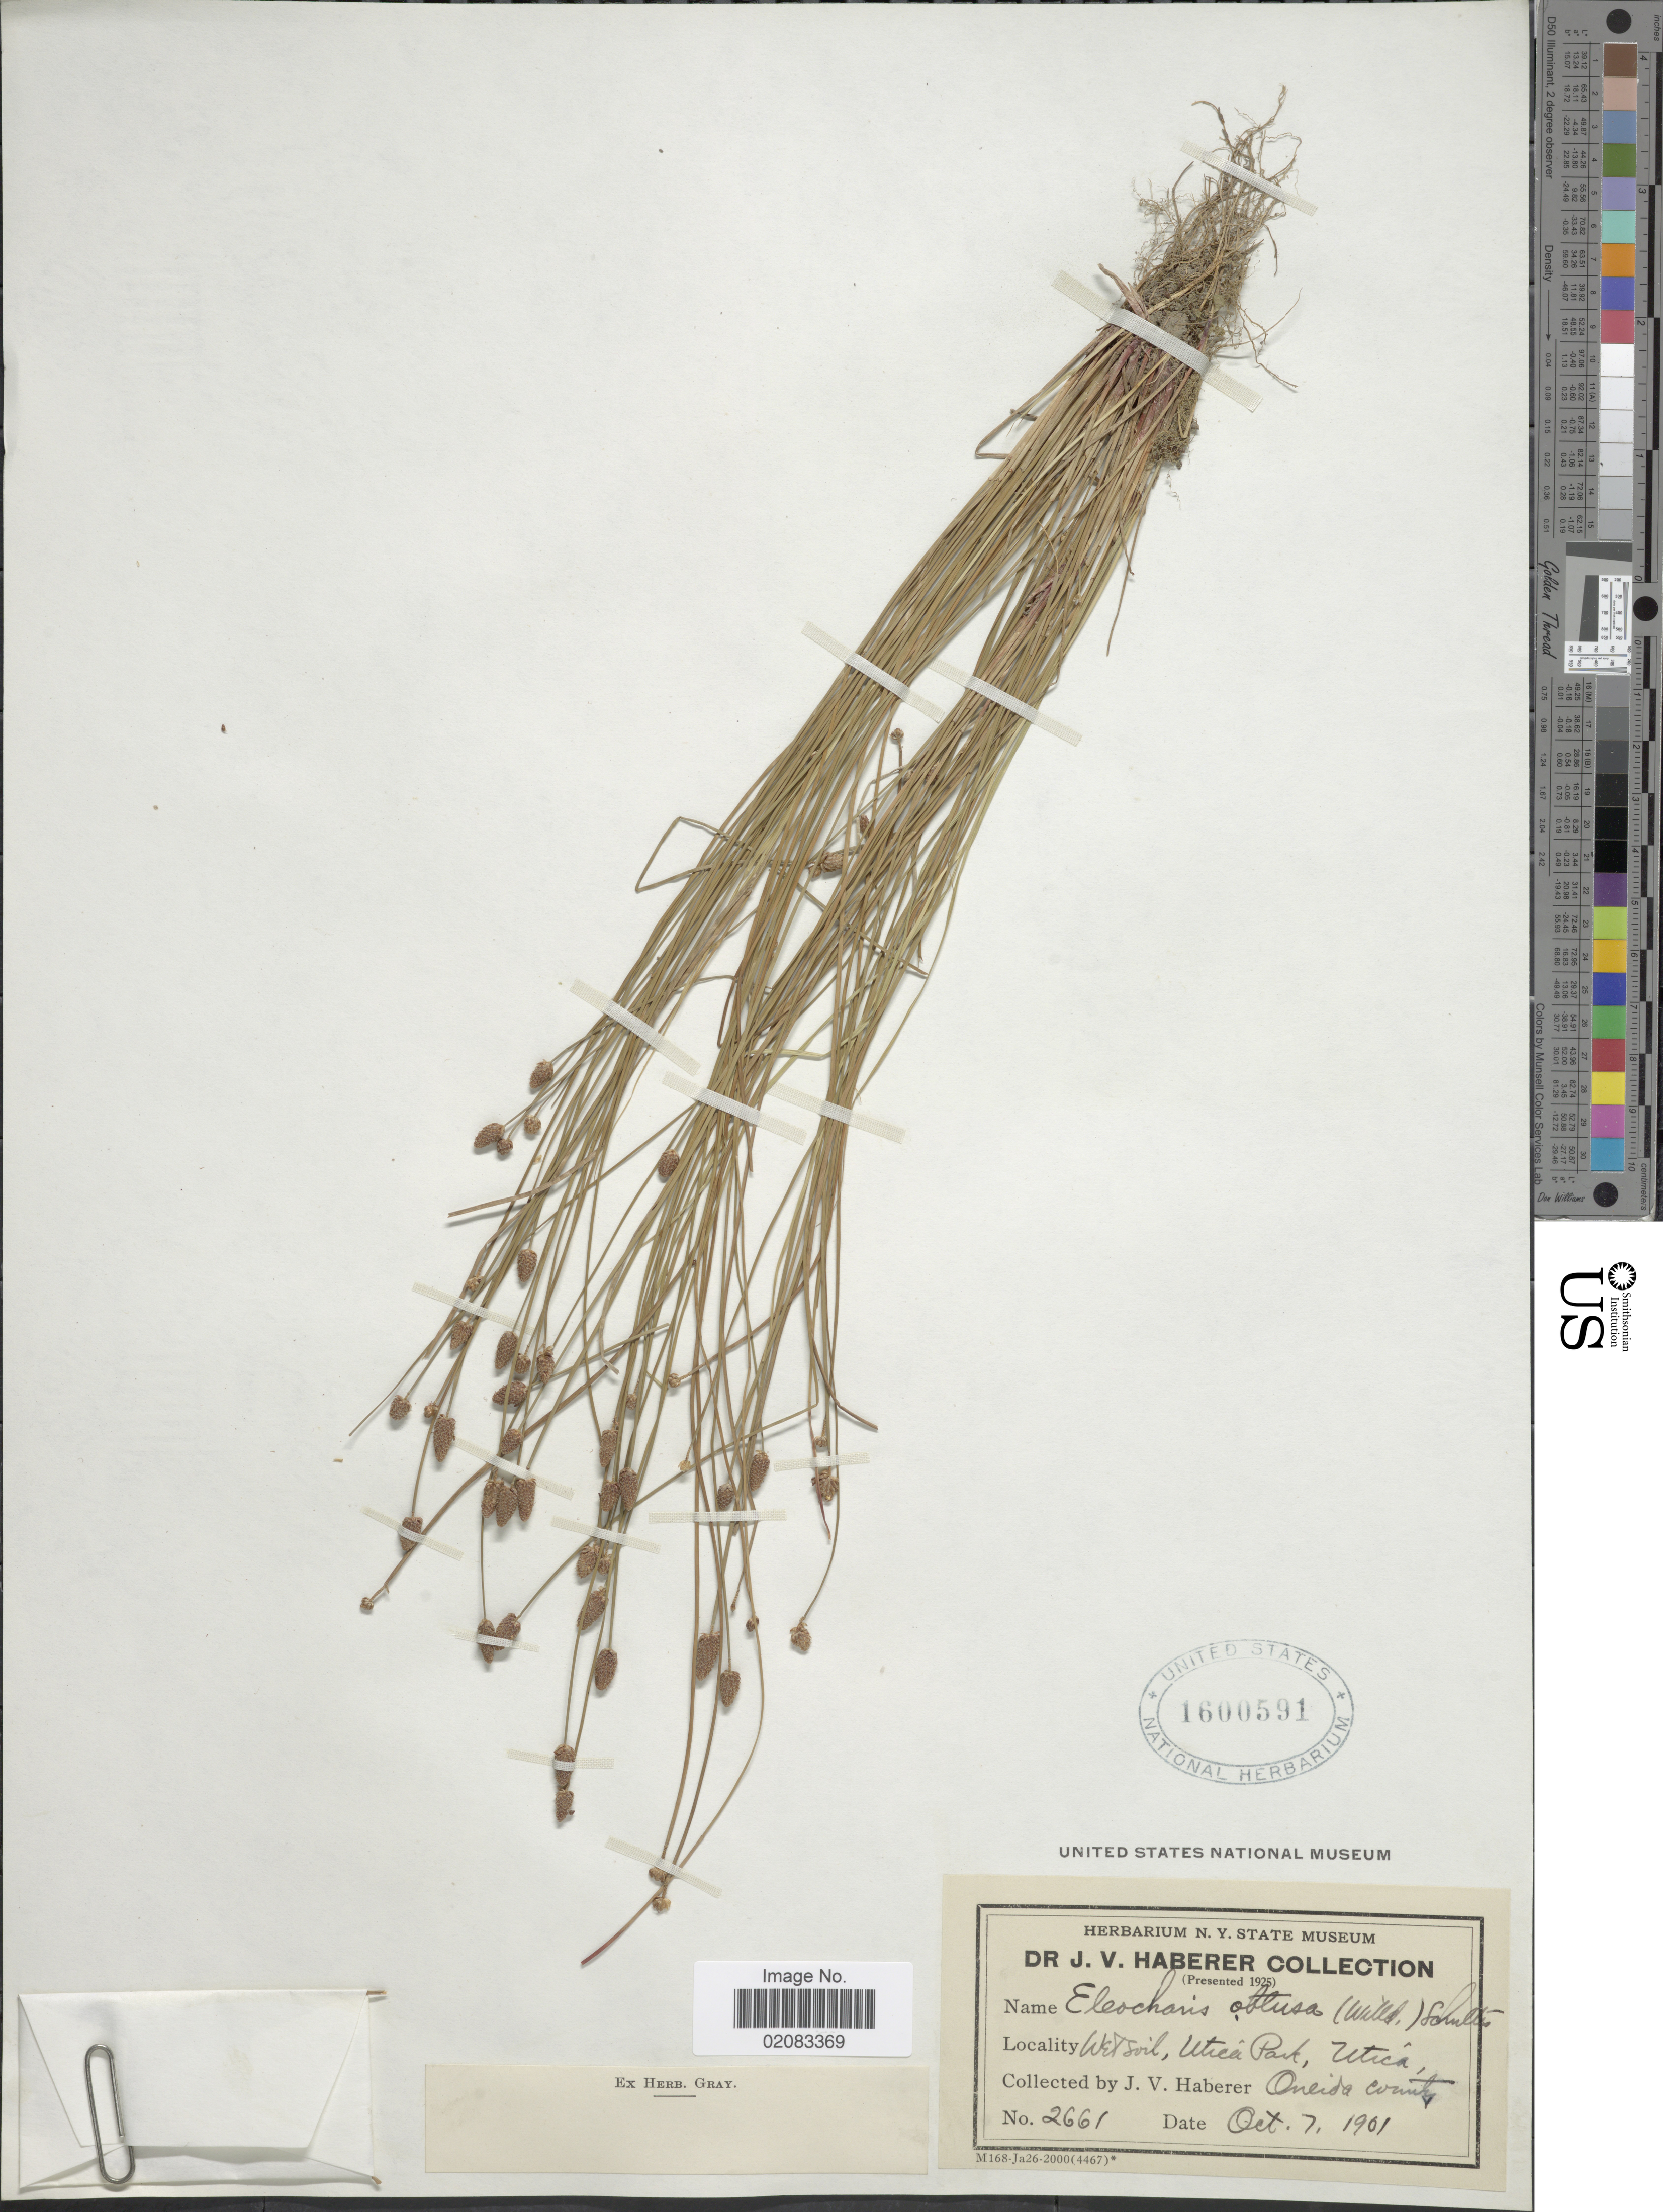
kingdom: Plantae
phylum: Tracheophyta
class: Liliopsida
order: Poales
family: Cyperaceae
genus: Eleocharis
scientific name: Eleocharis obtusa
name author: (Willd.) Schult.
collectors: J. V. Haberer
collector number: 2661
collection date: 1901-10-07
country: United States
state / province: New York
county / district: Oneida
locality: Wet soil, Utica Park, Utica, Oneida County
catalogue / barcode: US 1600591